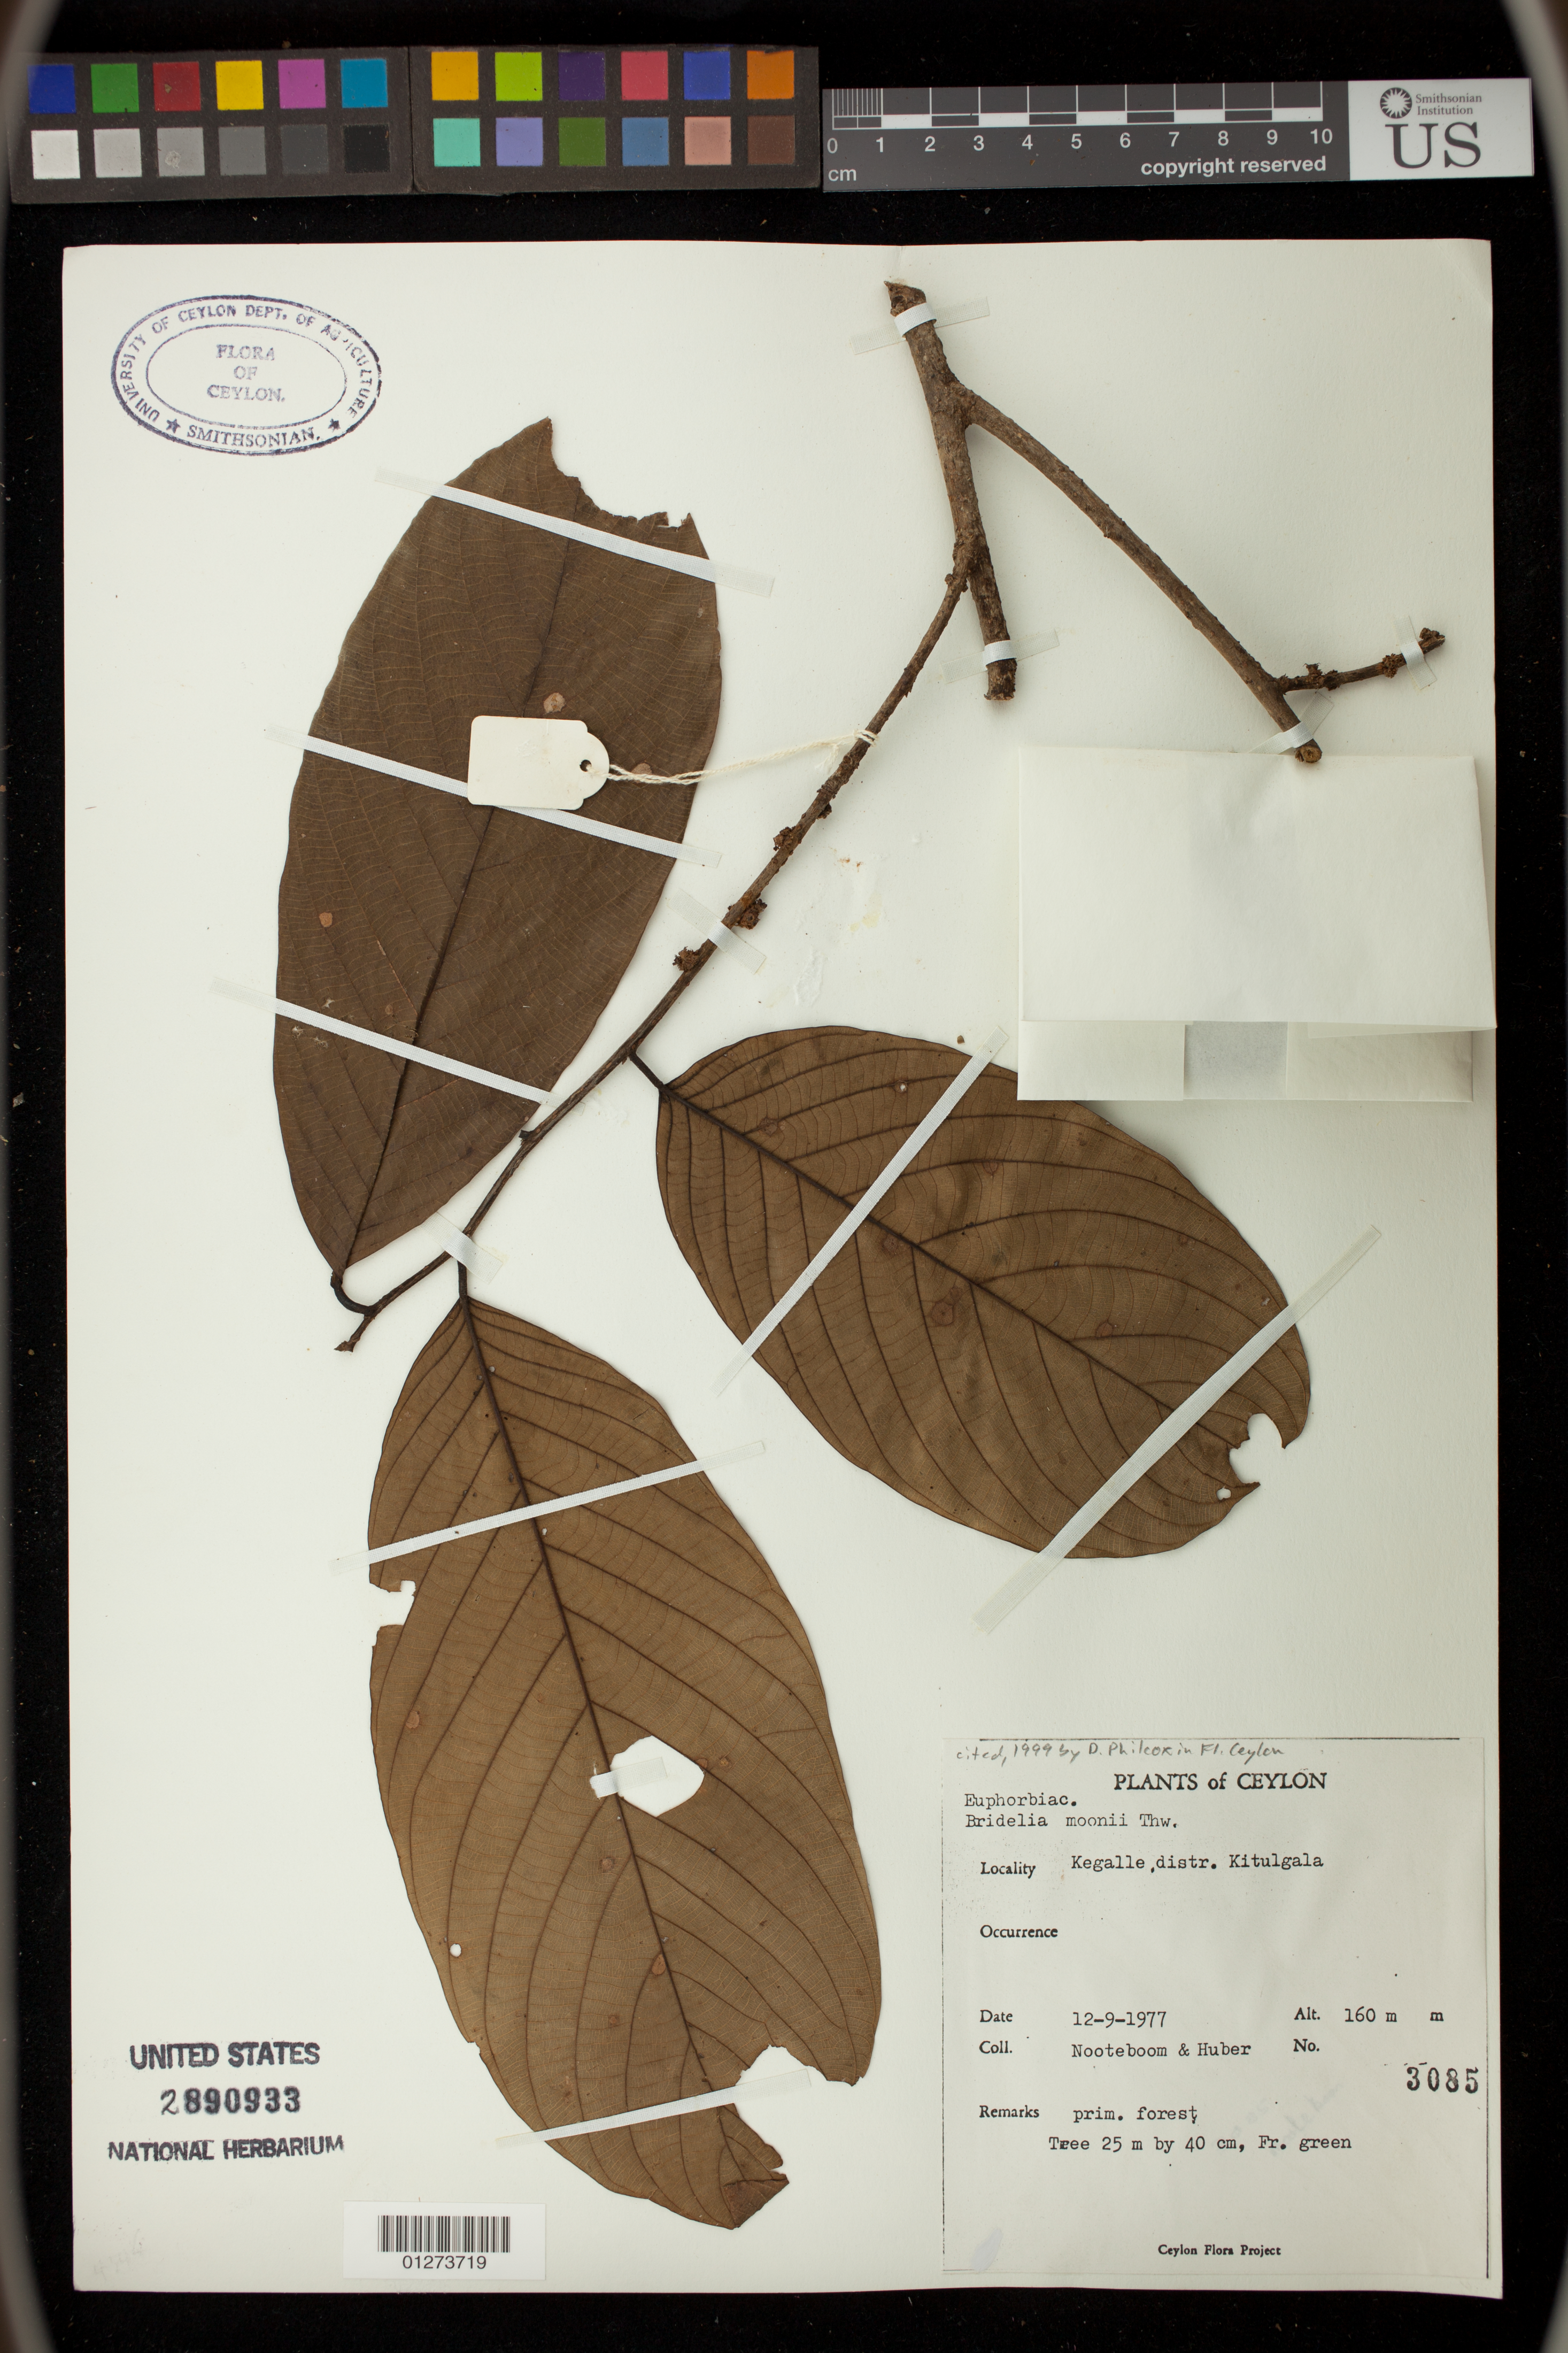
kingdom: Plantae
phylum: Tracheophyta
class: Magnoliopsida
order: Malpighiales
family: Phyllanthaceae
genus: Bridelia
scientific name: Bridelia moonii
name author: Thwaites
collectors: Nooteboom, -- & Huber, --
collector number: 3085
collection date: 1977-09-12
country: Sri Lanka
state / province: Sabaragamuwa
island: Ceylon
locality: Ceylon. Kegalle distr. Kitulgala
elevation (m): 160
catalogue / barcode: US 2890933